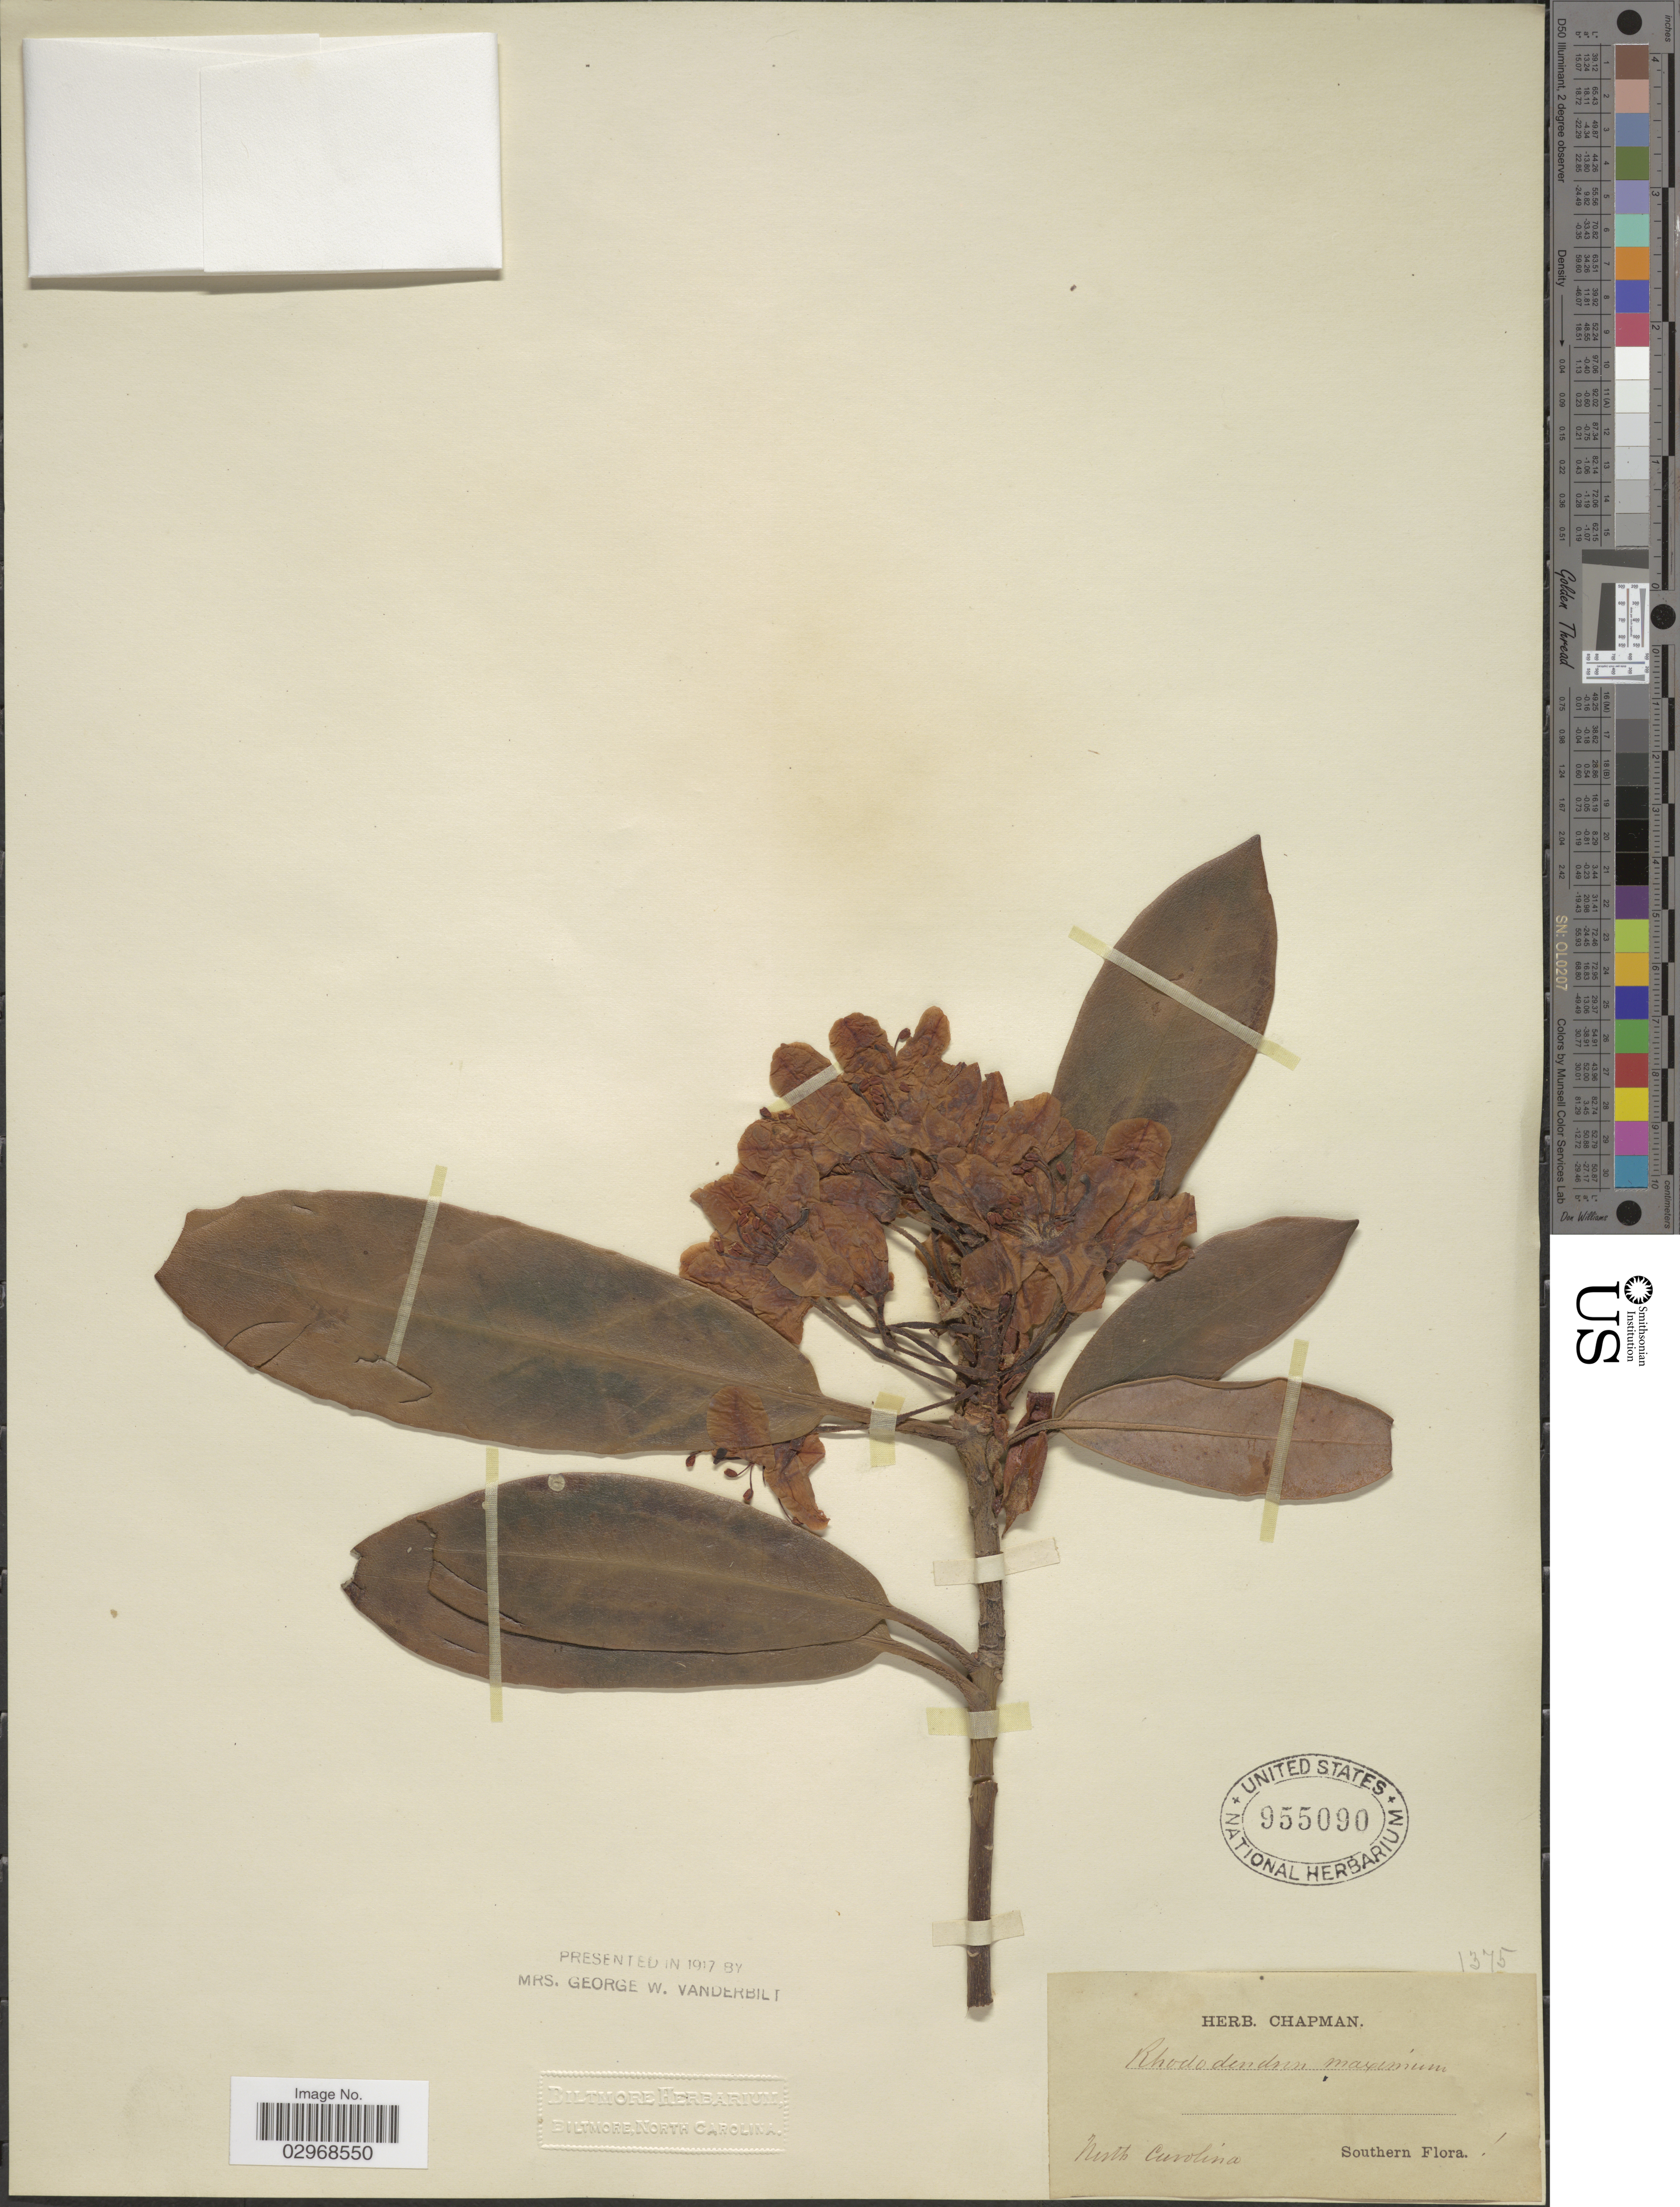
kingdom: Plantae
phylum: Tracheophyta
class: Magnoliopsida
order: Ericales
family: Ericaceae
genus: Rhododendron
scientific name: Rhododendron maximum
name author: L.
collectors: ex herb. Chapman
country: United States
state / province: North Carolina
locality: Southern.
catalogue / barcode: US 955090